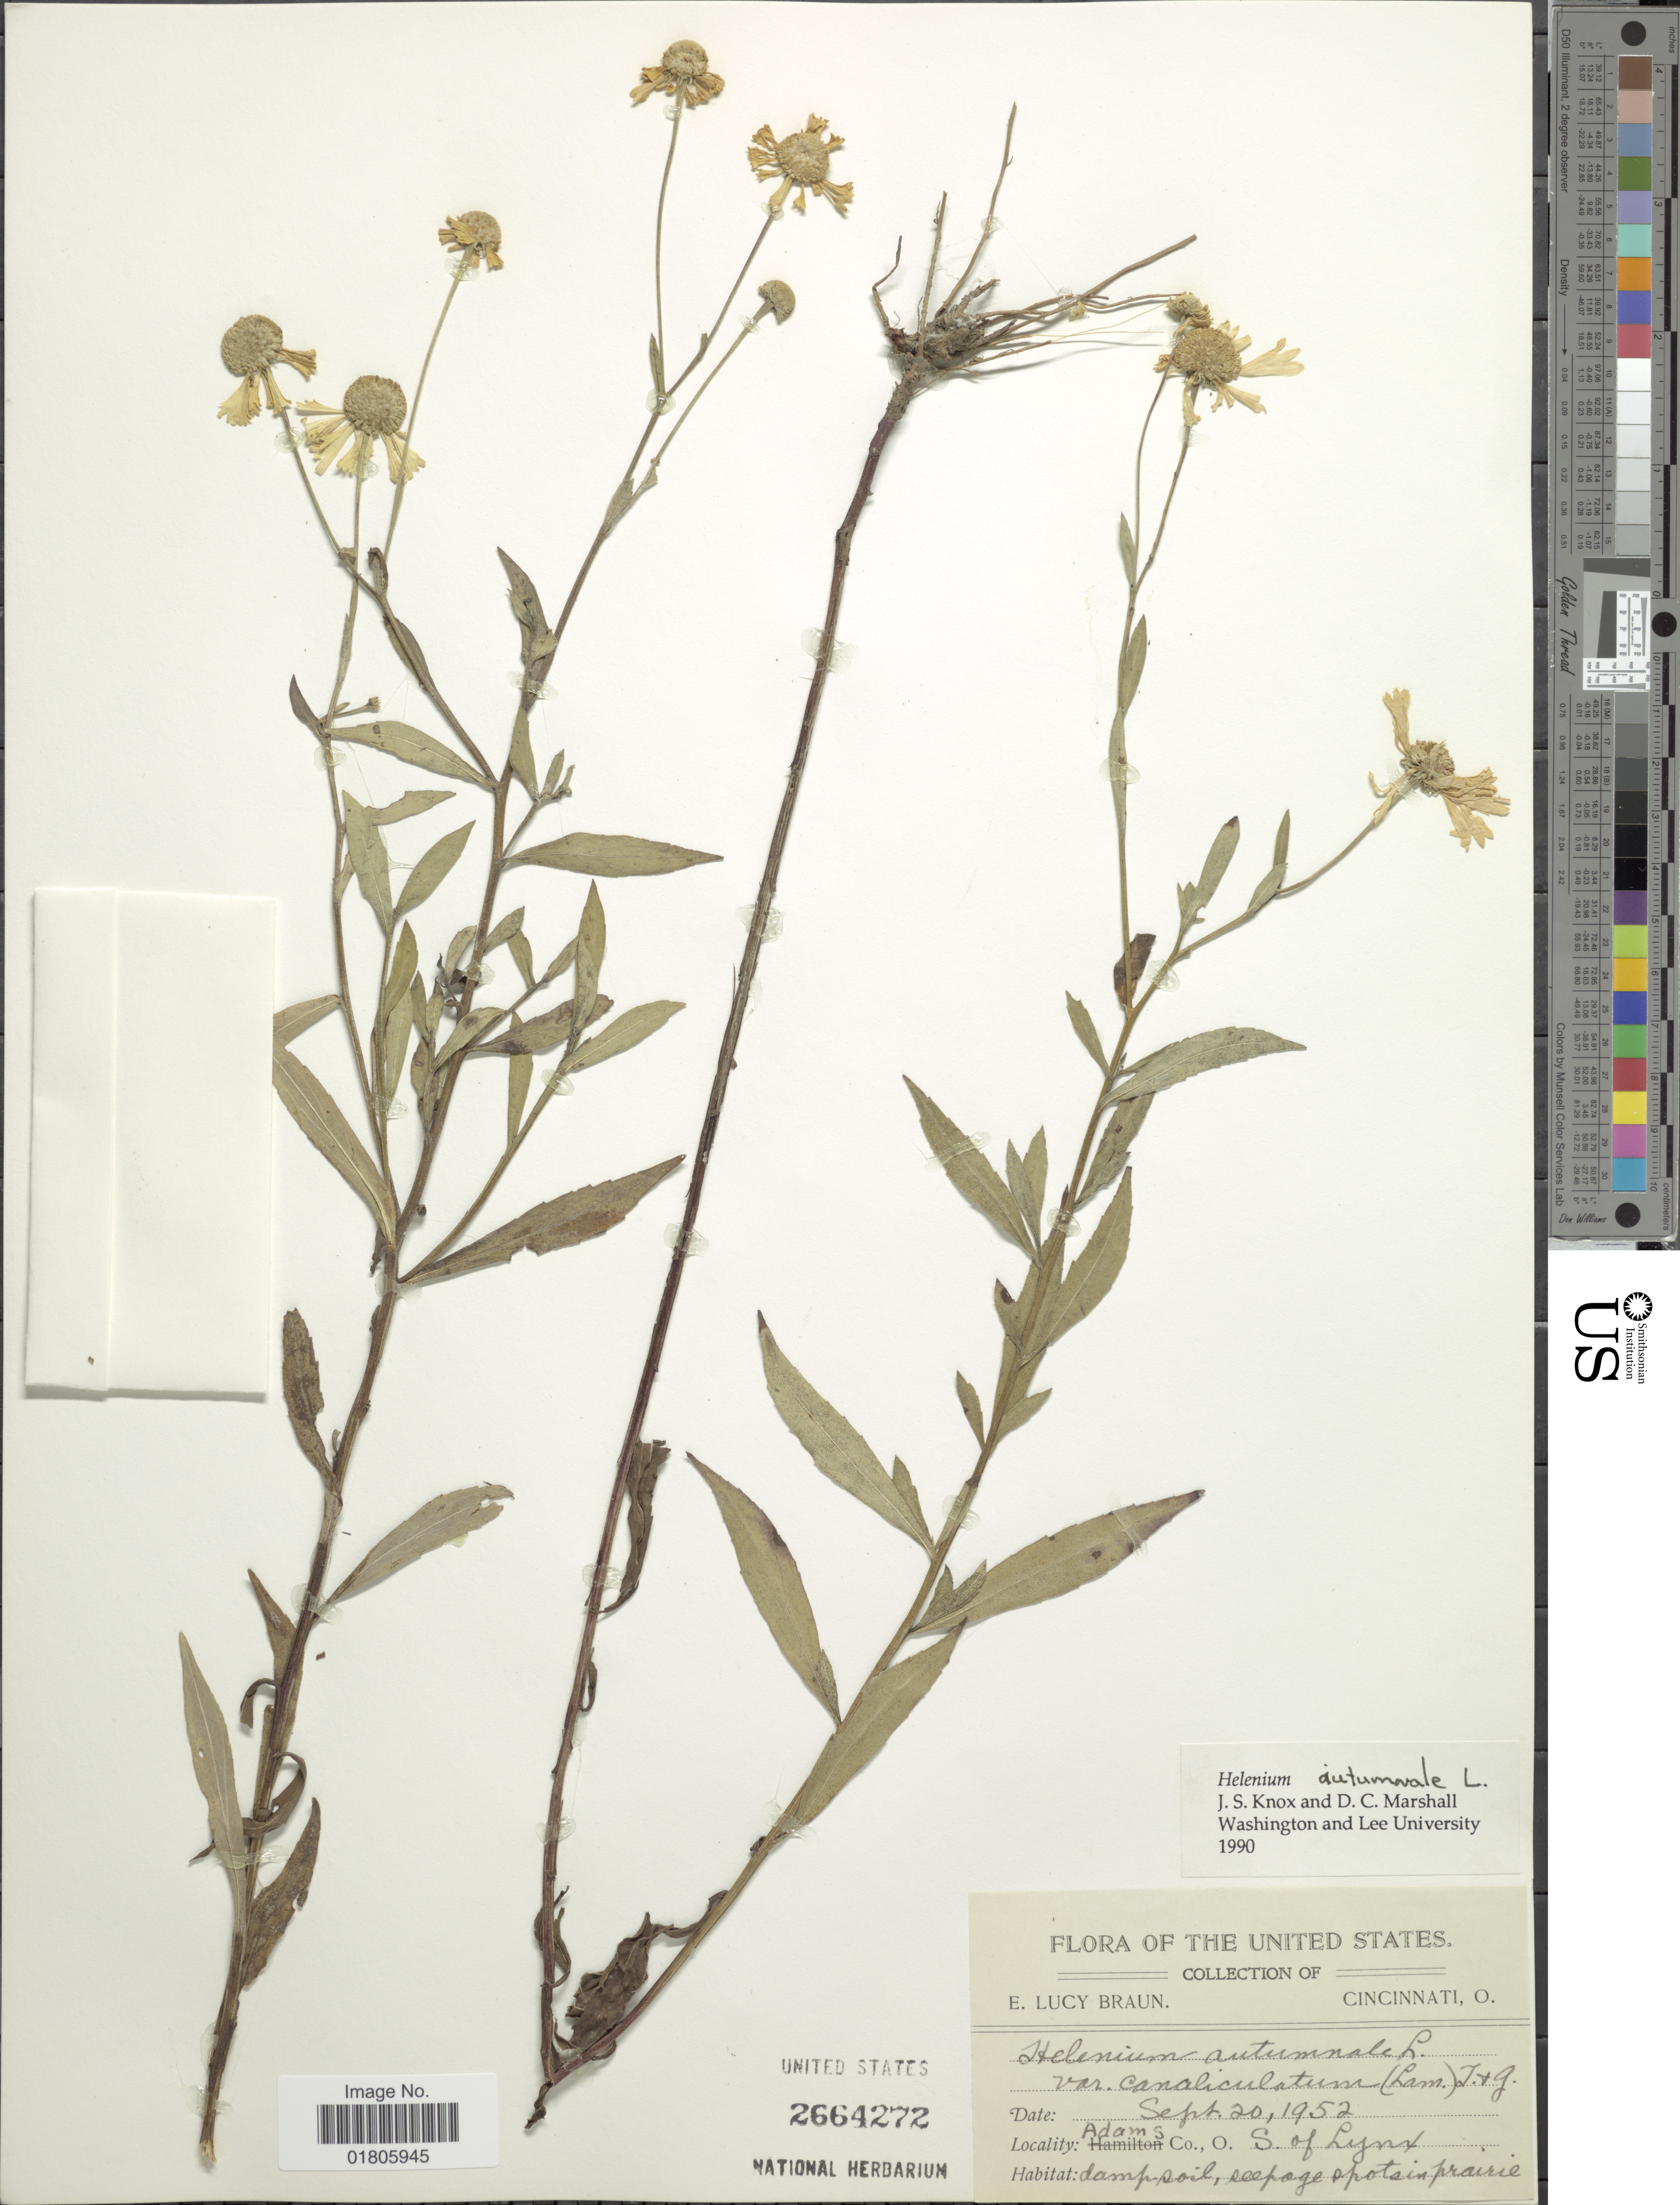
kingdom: Plantae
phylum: Tracheophyta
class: Magnoliopsida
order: Asterales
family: Asteraceae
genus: Helenium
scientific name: Helenium autumnale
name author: L.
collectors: E. L. Braun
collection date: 1952-09-20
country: United States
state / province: Ohio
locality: Adams, Co., O. S of Lynx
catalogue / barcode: US 2664272